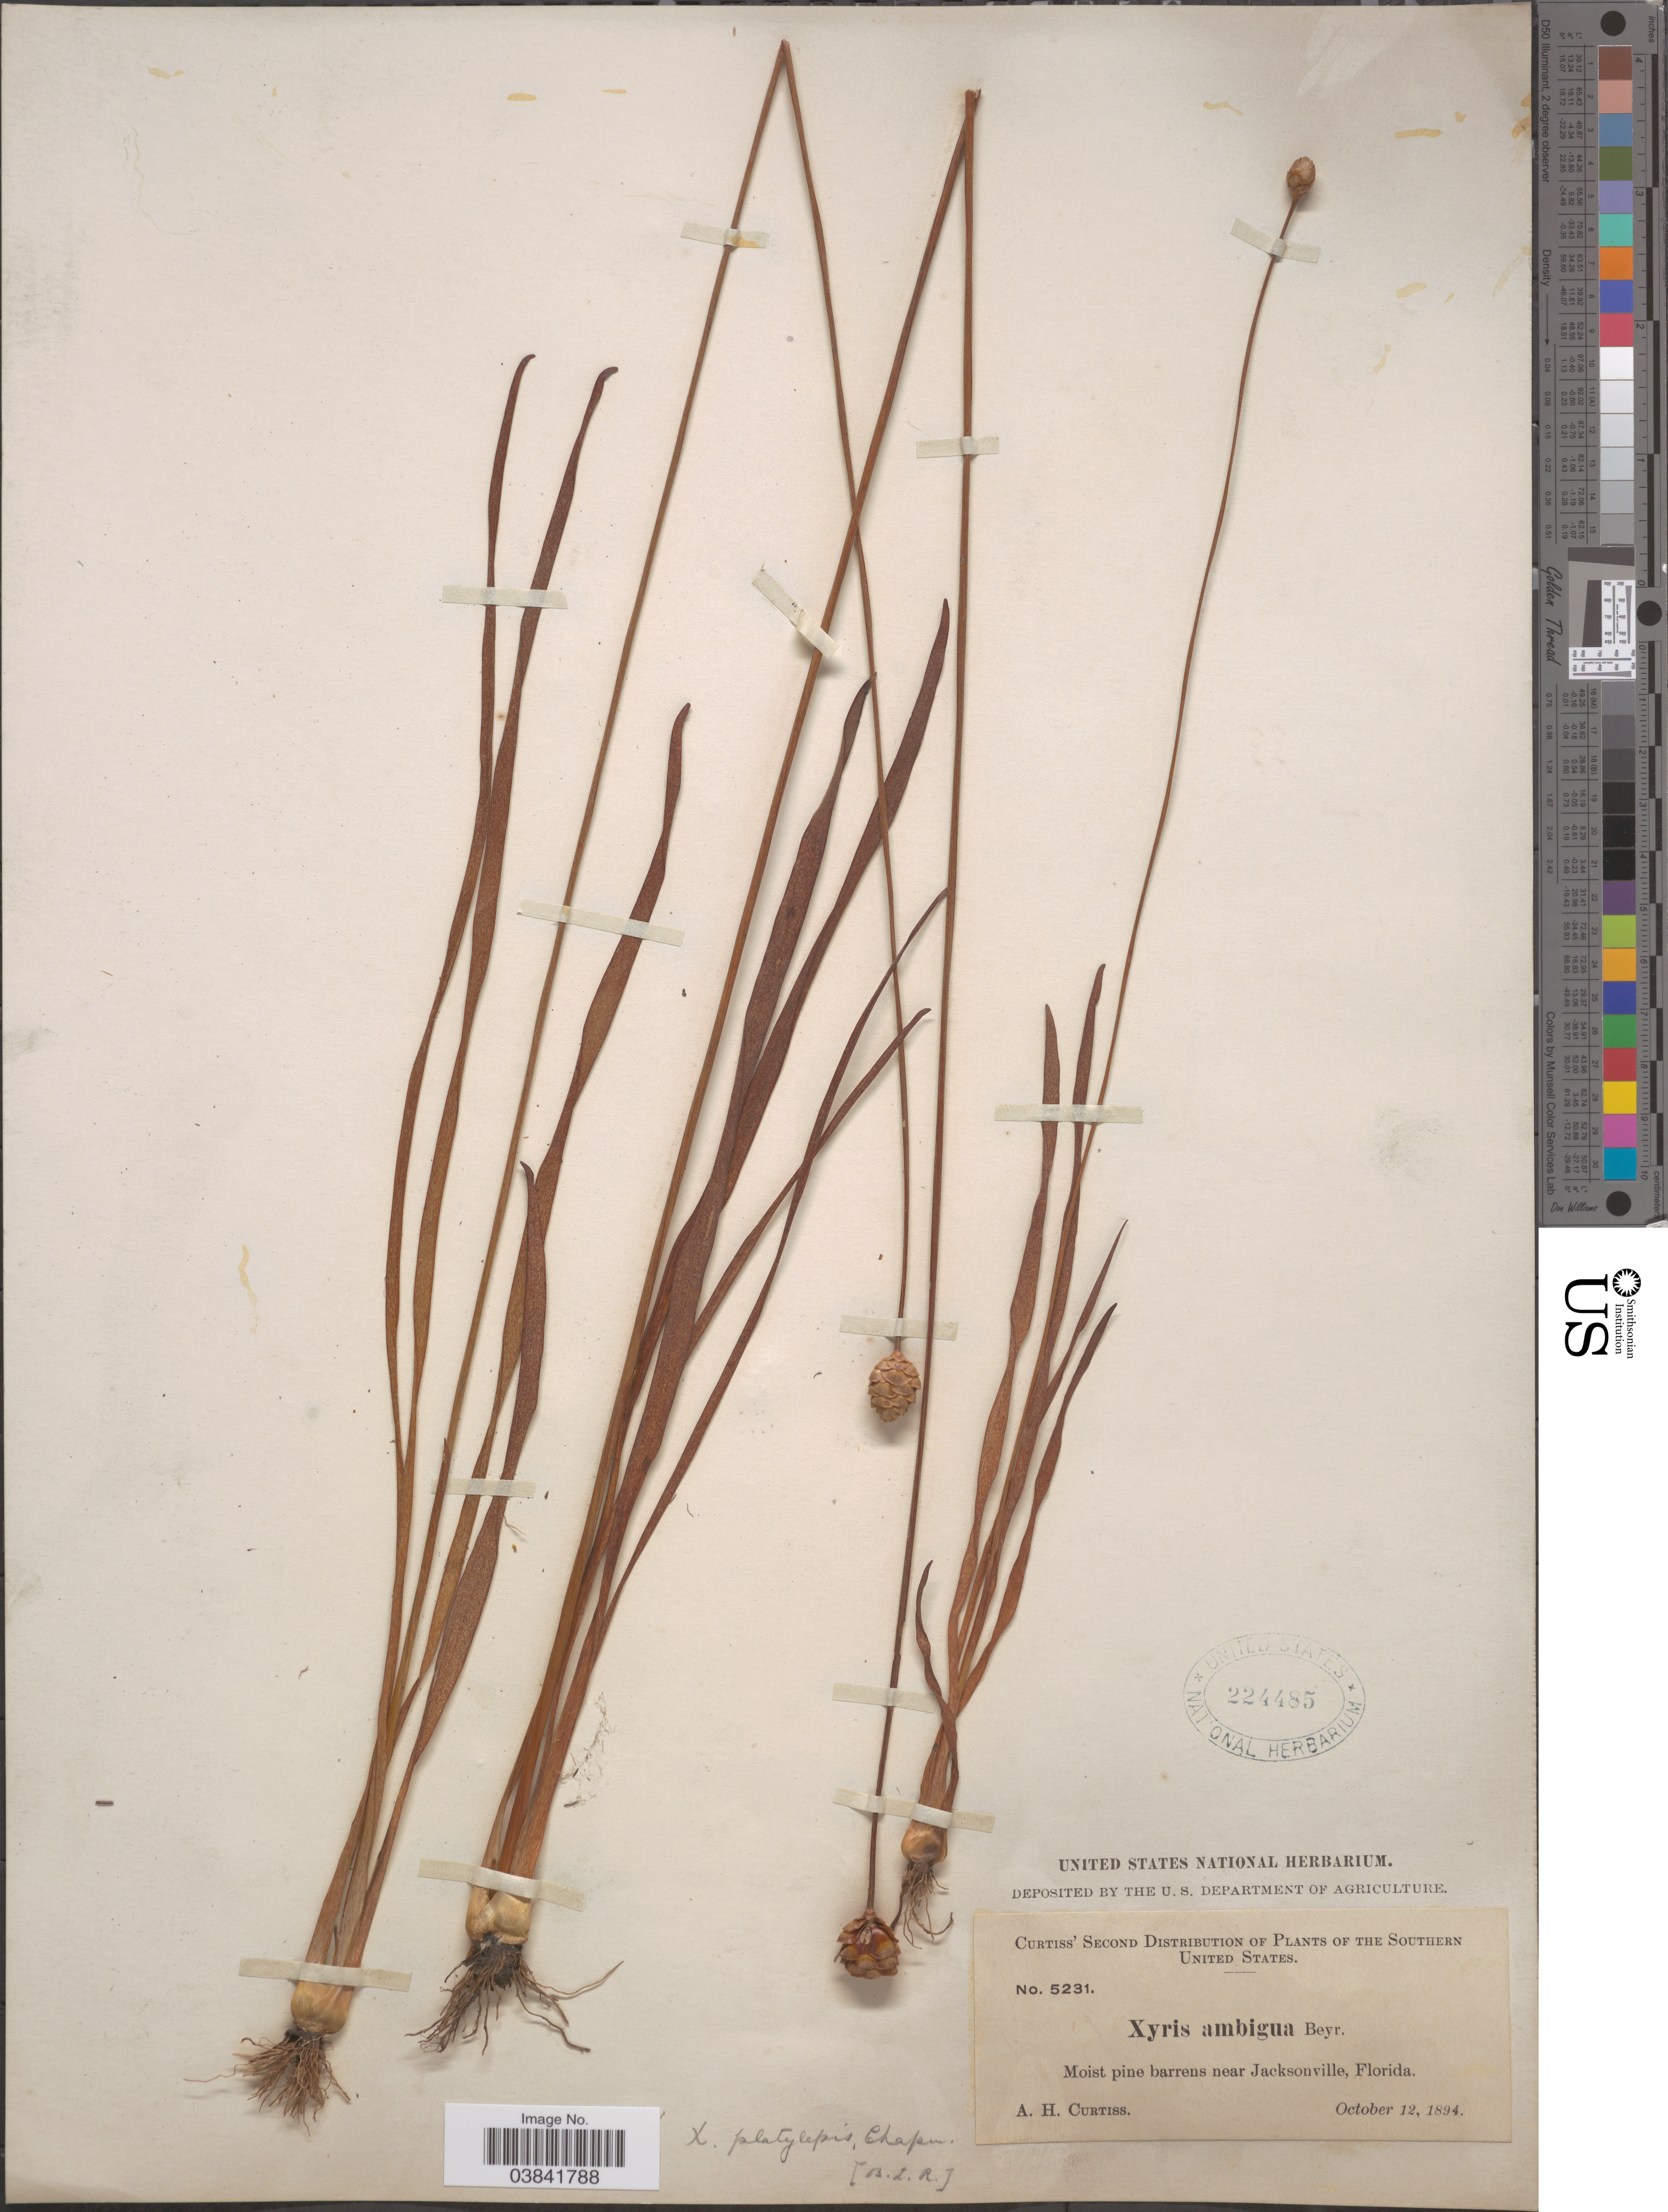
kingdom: Plantae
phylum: Tracheophyta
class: Liliopsida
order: Poales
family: Xyridaceae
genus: Xyris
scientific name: Xyris platylepis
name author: Chapm.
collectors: A. H. Curtiss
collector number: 5231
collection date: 1894-10-12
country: United States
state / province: Florida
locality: Southern United States. Moist pine barrens near Jacksonville.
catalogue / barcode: US 224485